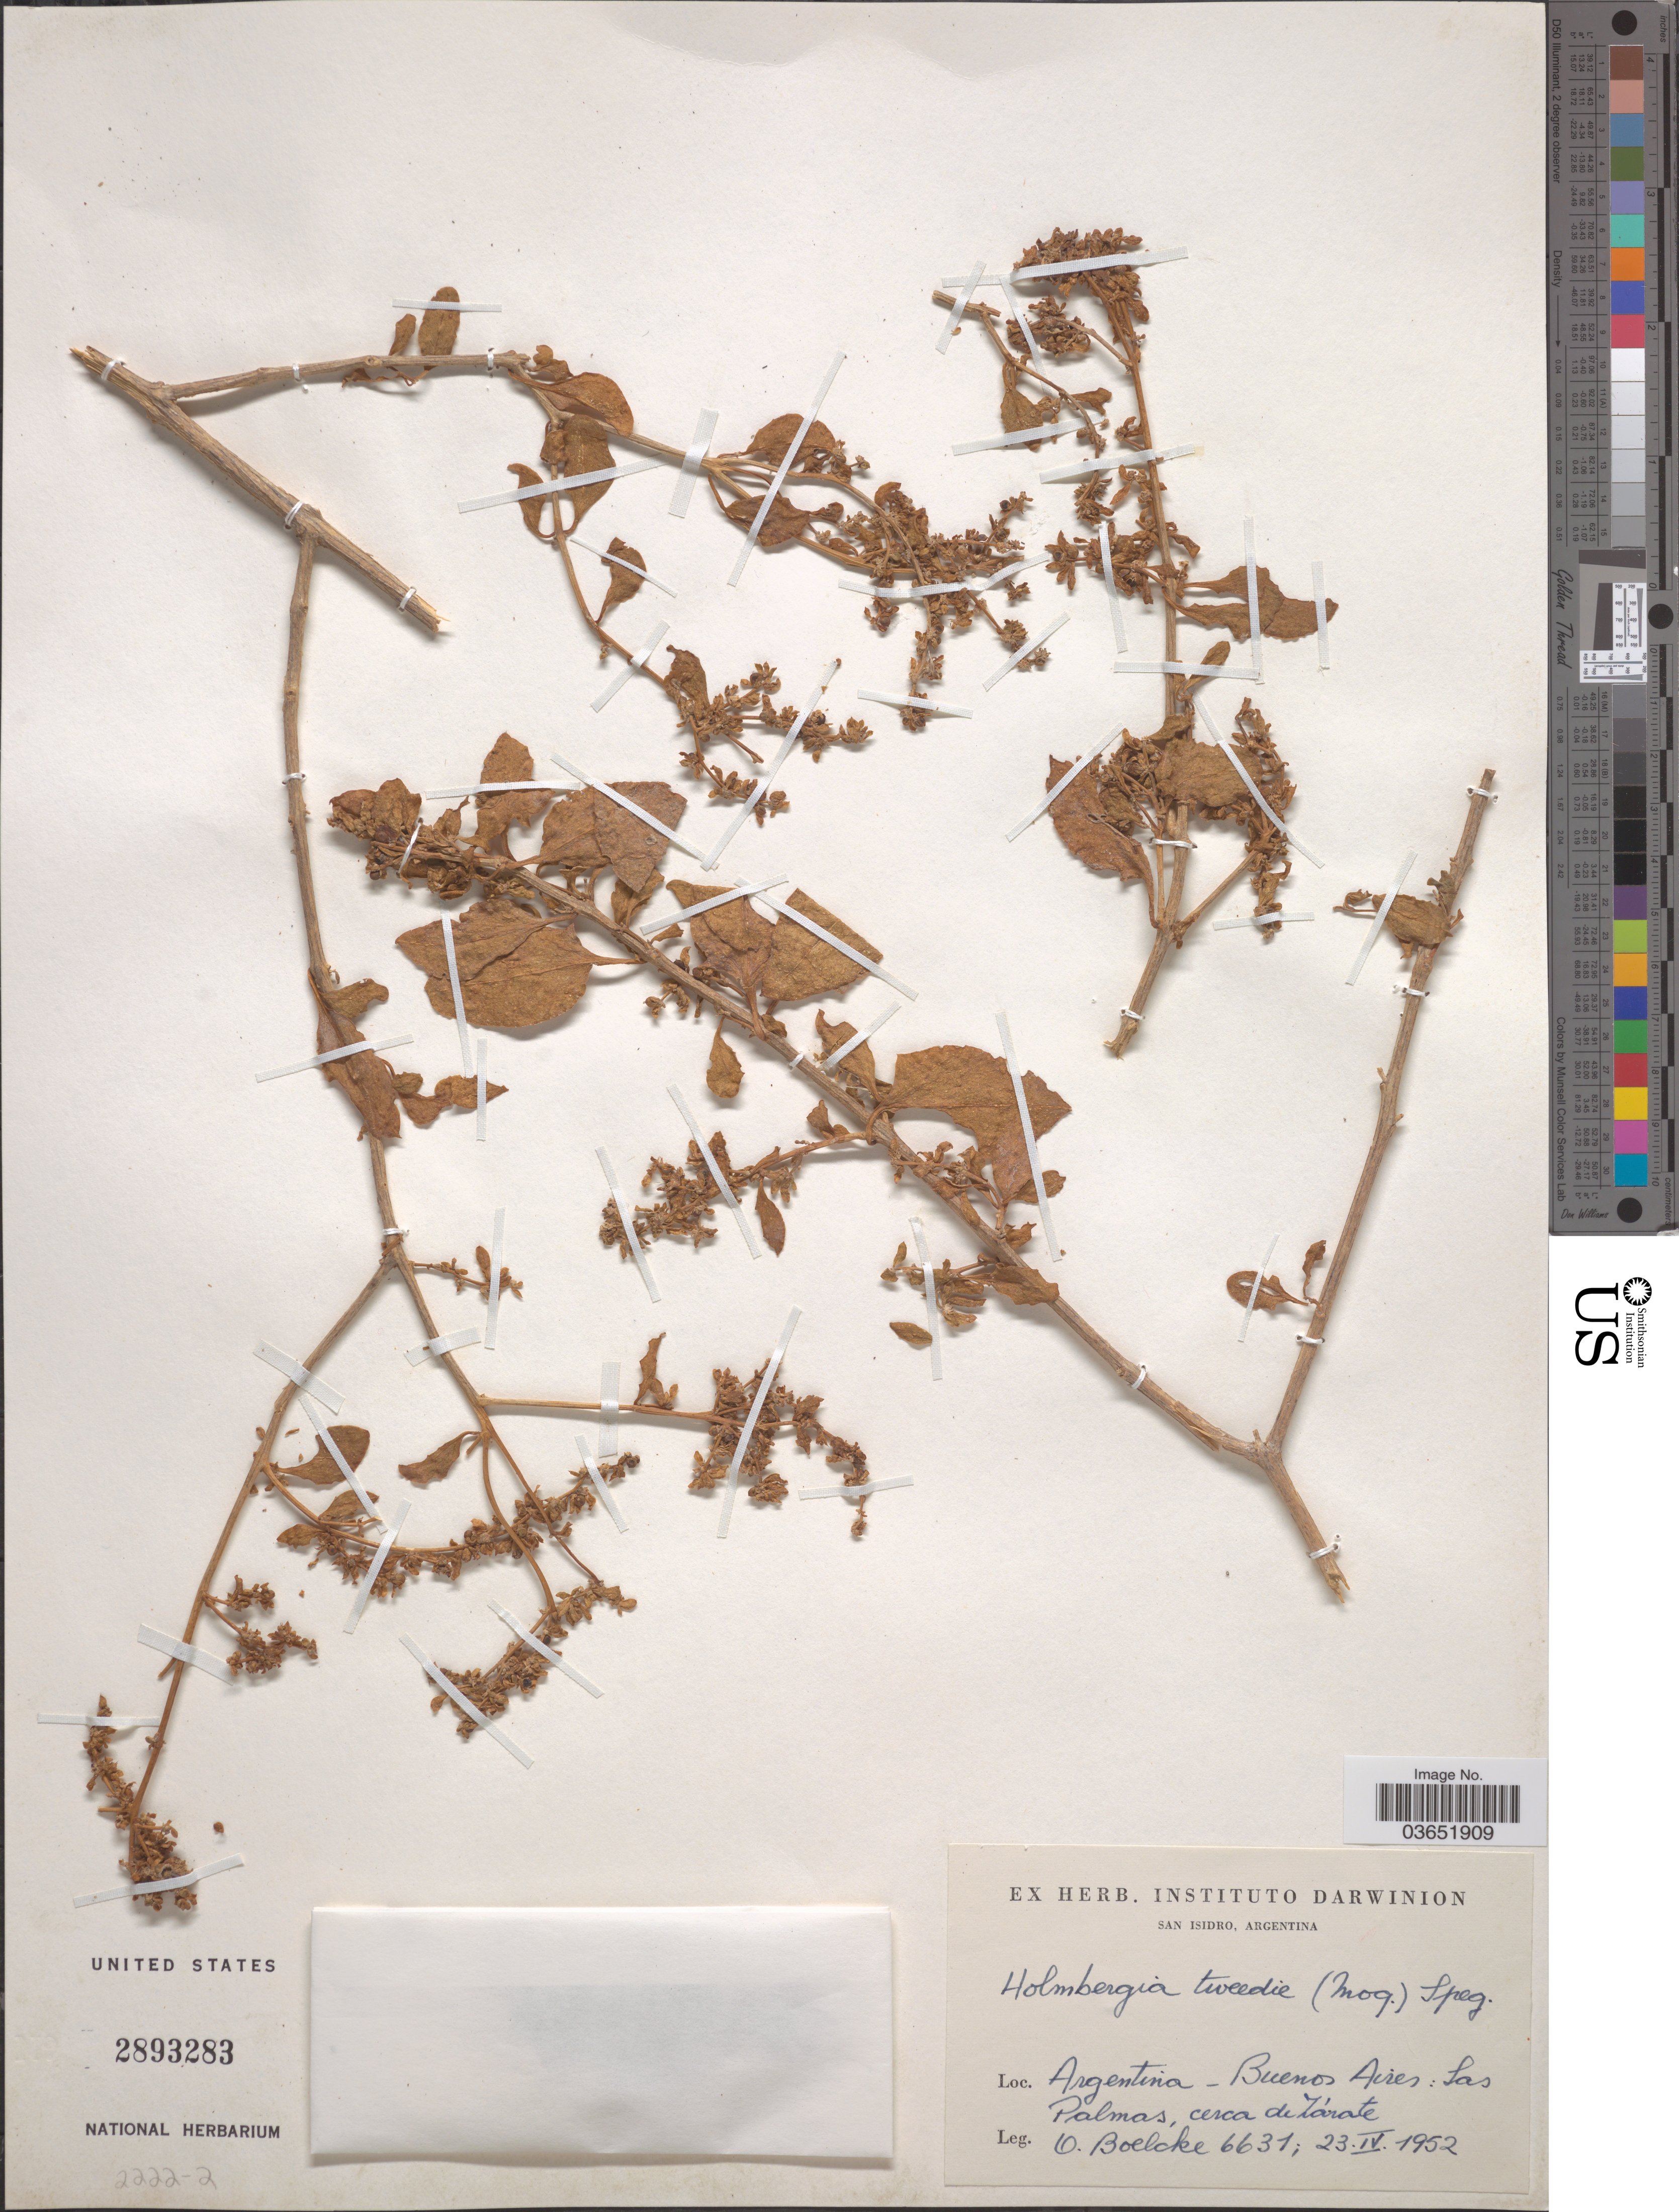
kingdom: Plantae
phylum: Tracheophyta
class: Magnoliopsida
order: Caryophyllales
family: Amaranthaceae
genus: Holmbergia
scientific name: Holmbergia tweedii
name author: (Moq.) Speg.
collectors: O. Boelcke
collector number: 6631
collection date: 1952-04-23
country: Argentina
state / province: Buenos Aires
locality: San Isidro. Las Palmas, cerca de Zárate.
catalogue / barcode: US 2893283